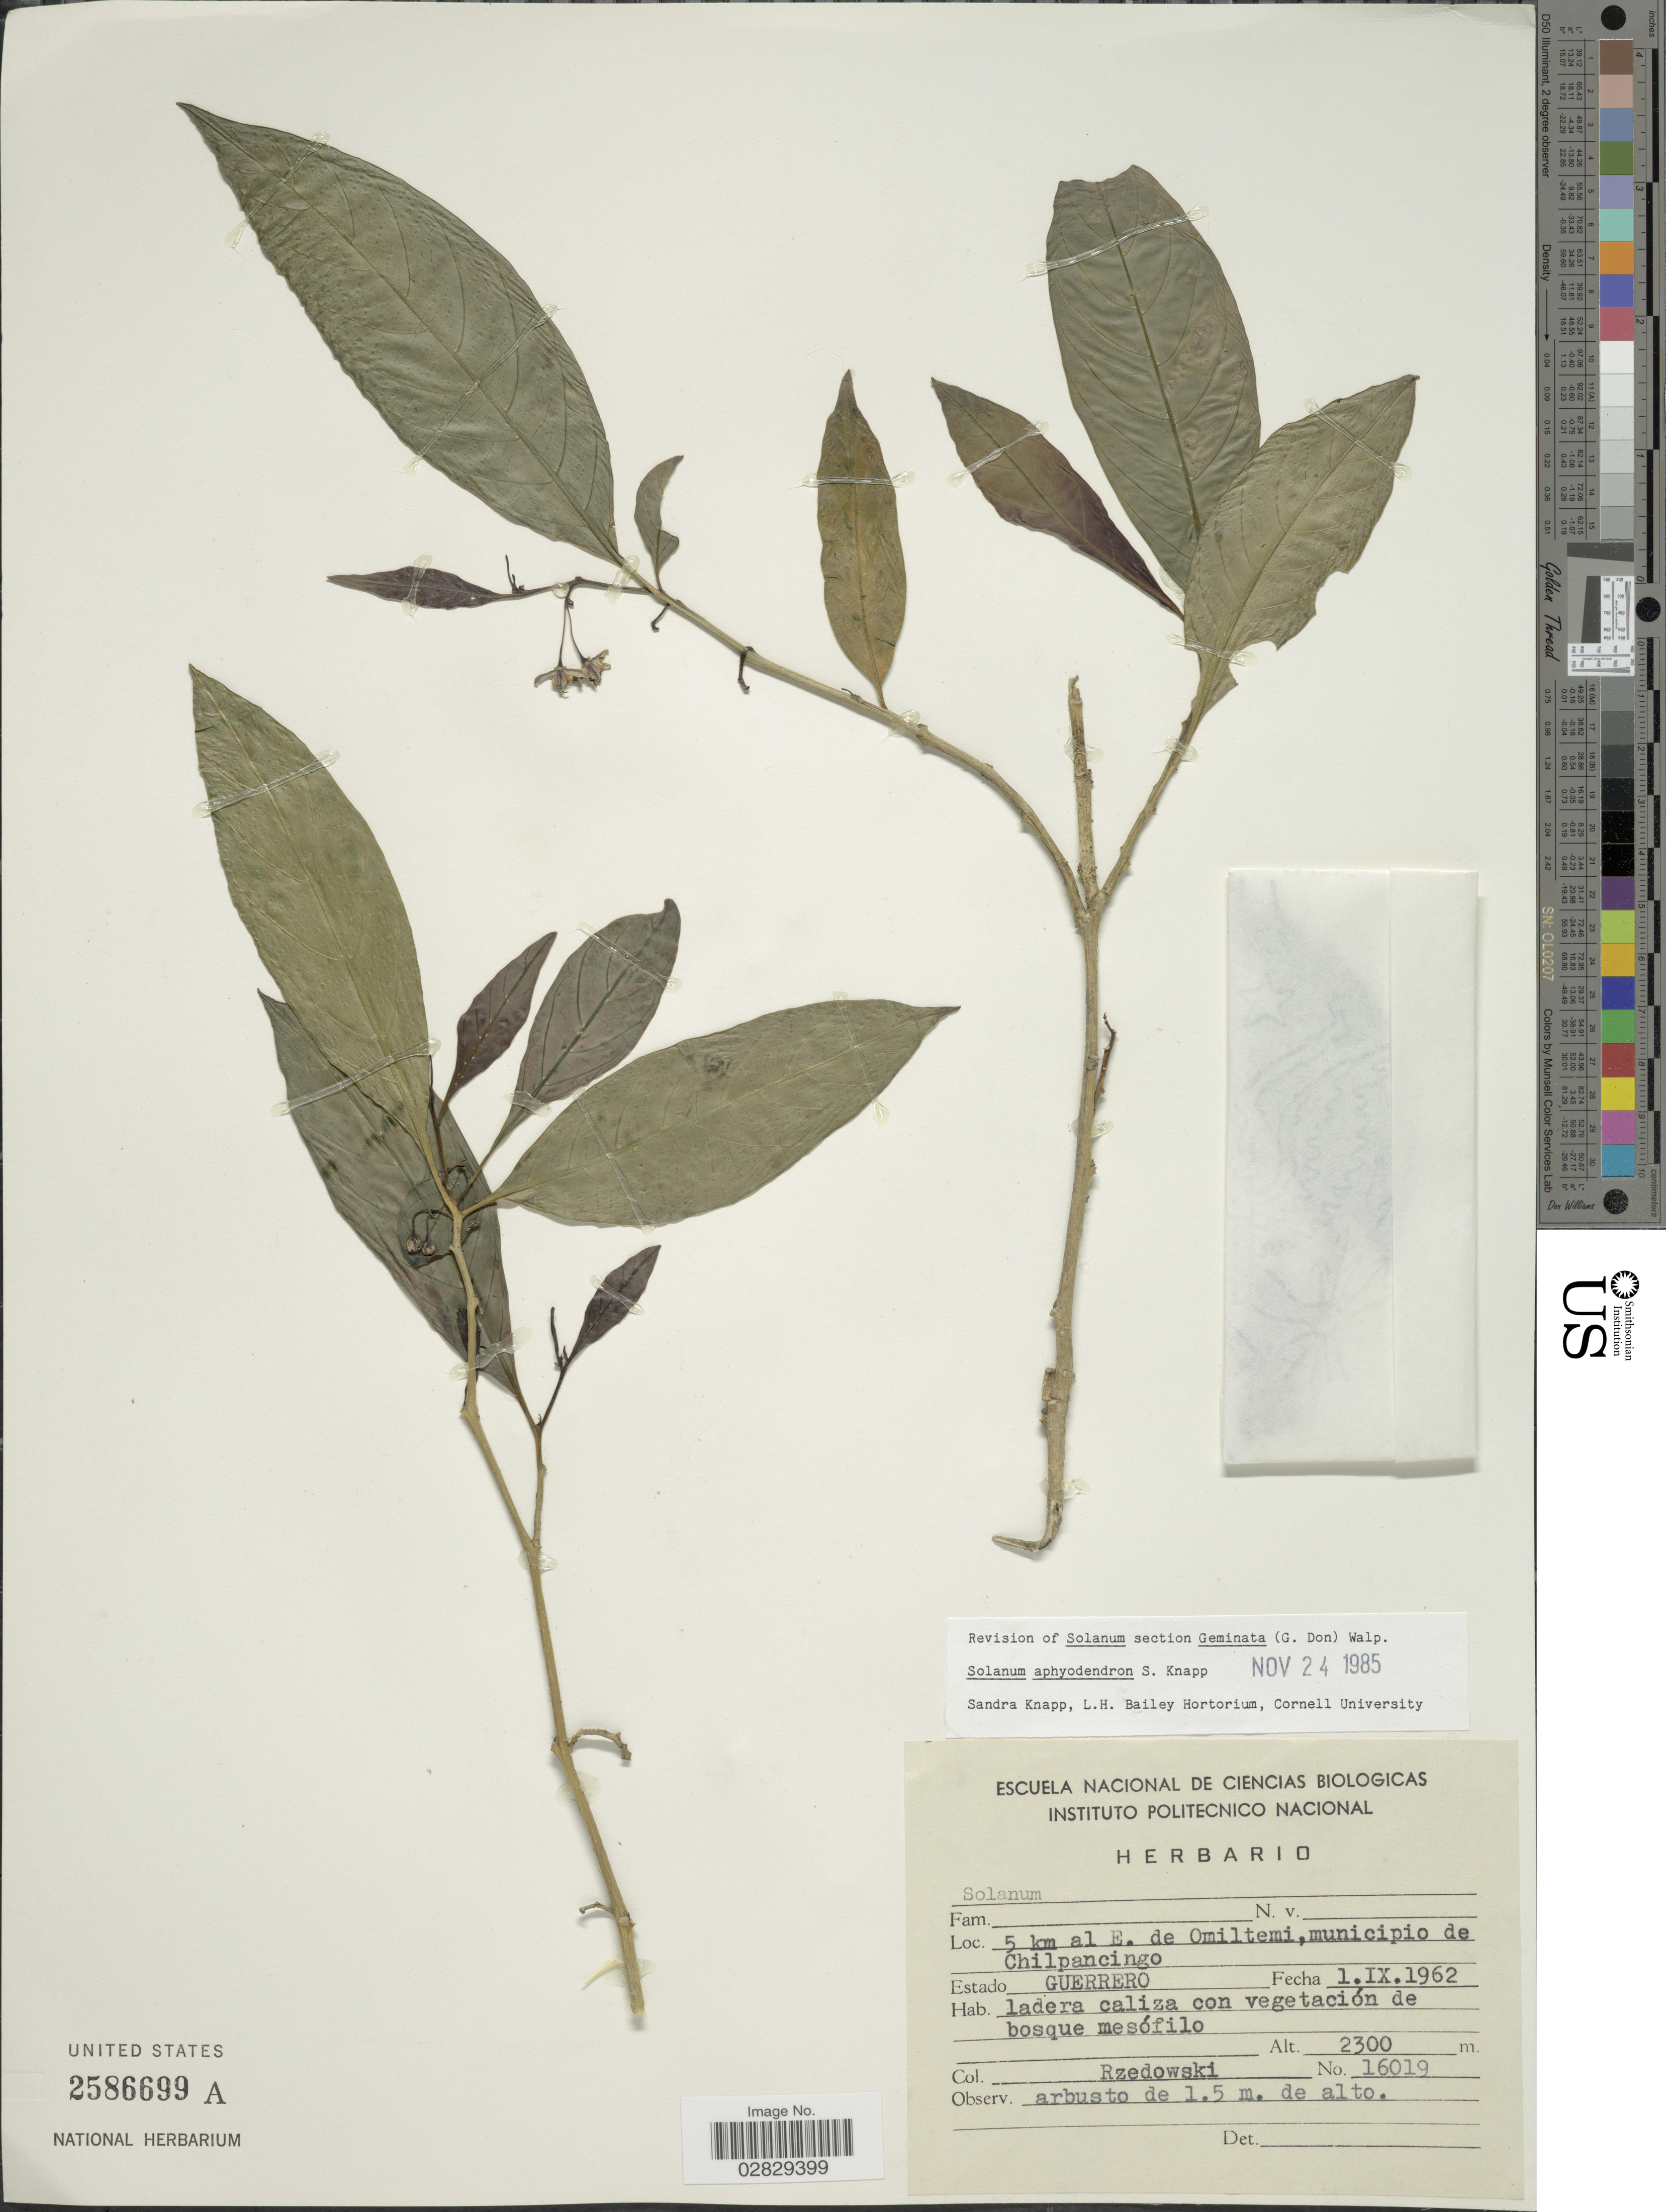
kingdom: Plantae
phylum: Tracheophyta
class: Magnoliopsida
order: Solanales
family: Solanaceae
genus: Solanum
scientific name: Solanum aphyodendron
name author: S. Knapp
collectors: Rzedowski, --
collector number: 16019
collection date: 1962-09-01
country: Mexico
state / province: Guerrero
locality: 5 km al E. de Omiltemi, municipio de Chilpancingo.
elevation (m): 2300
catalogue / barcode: US 2586699A